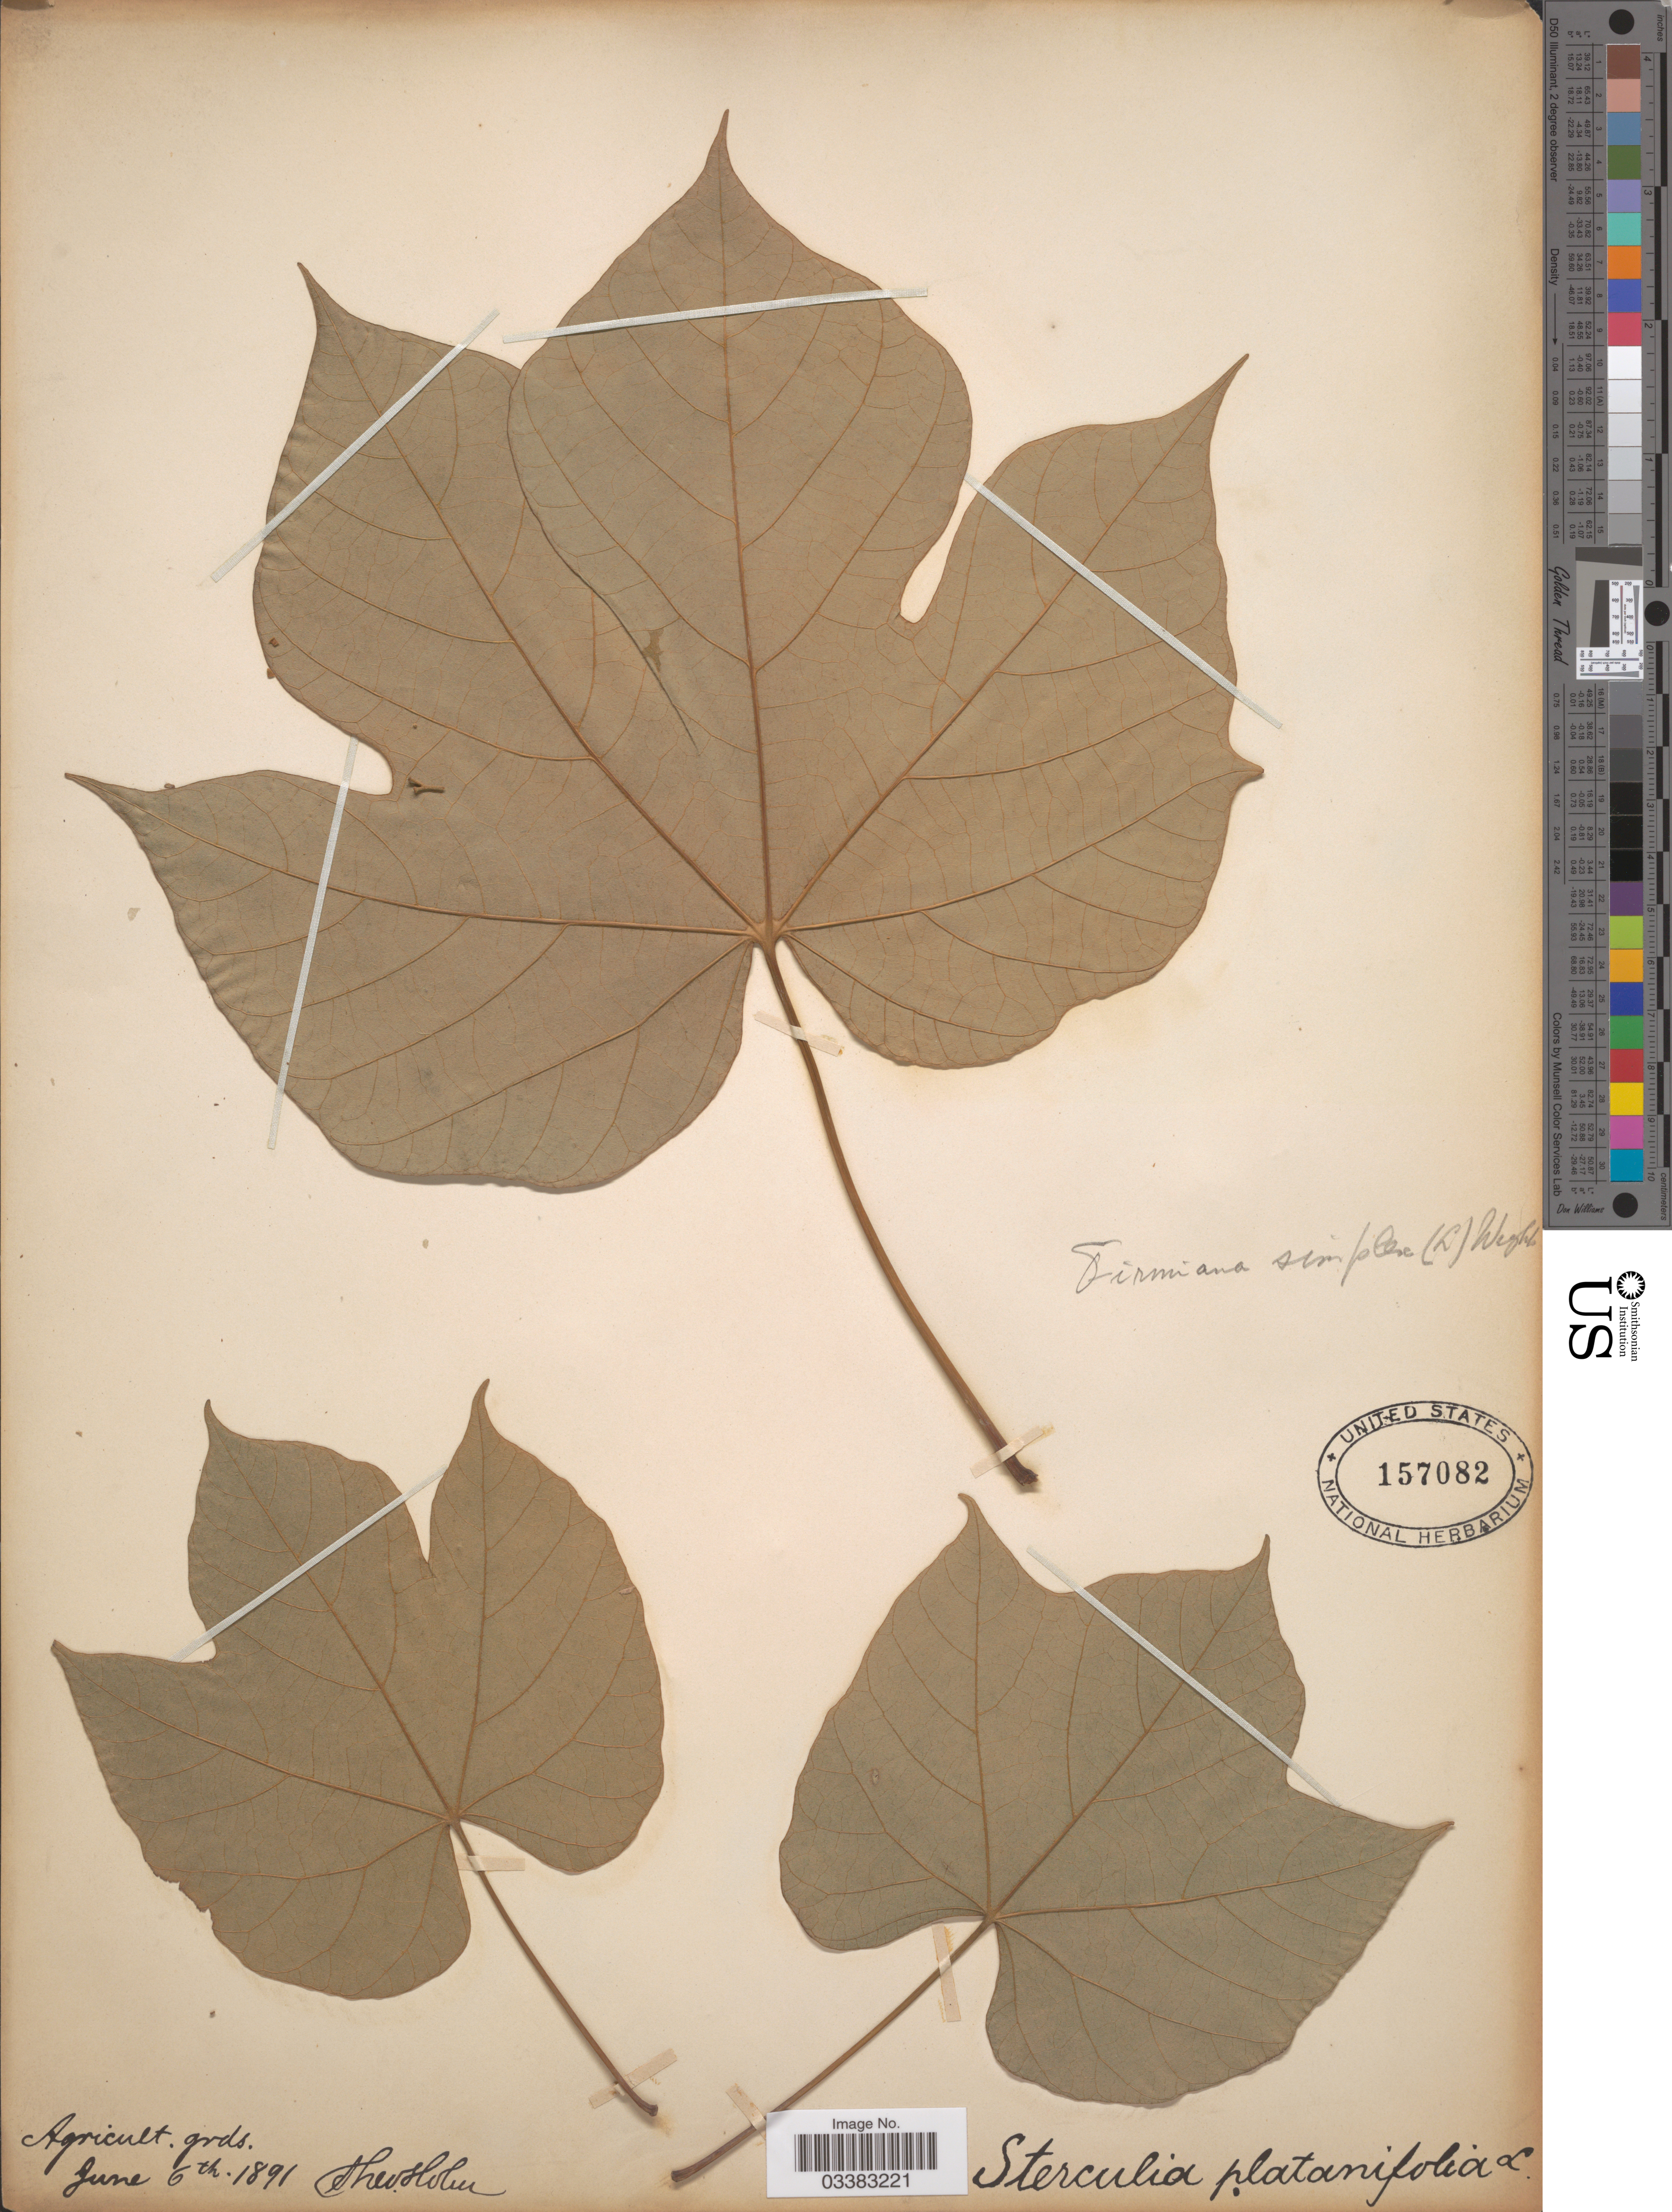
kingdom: Plantae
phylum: Tracheophyta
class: Magnoliopsida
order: Malvales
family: Malvaceae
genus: Firmiana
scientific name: Firmiana simplex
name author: (L.) W. Wight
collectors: H. T. Holm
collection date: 1891-06-06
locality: Agricult. grds.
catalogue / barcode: US 157082